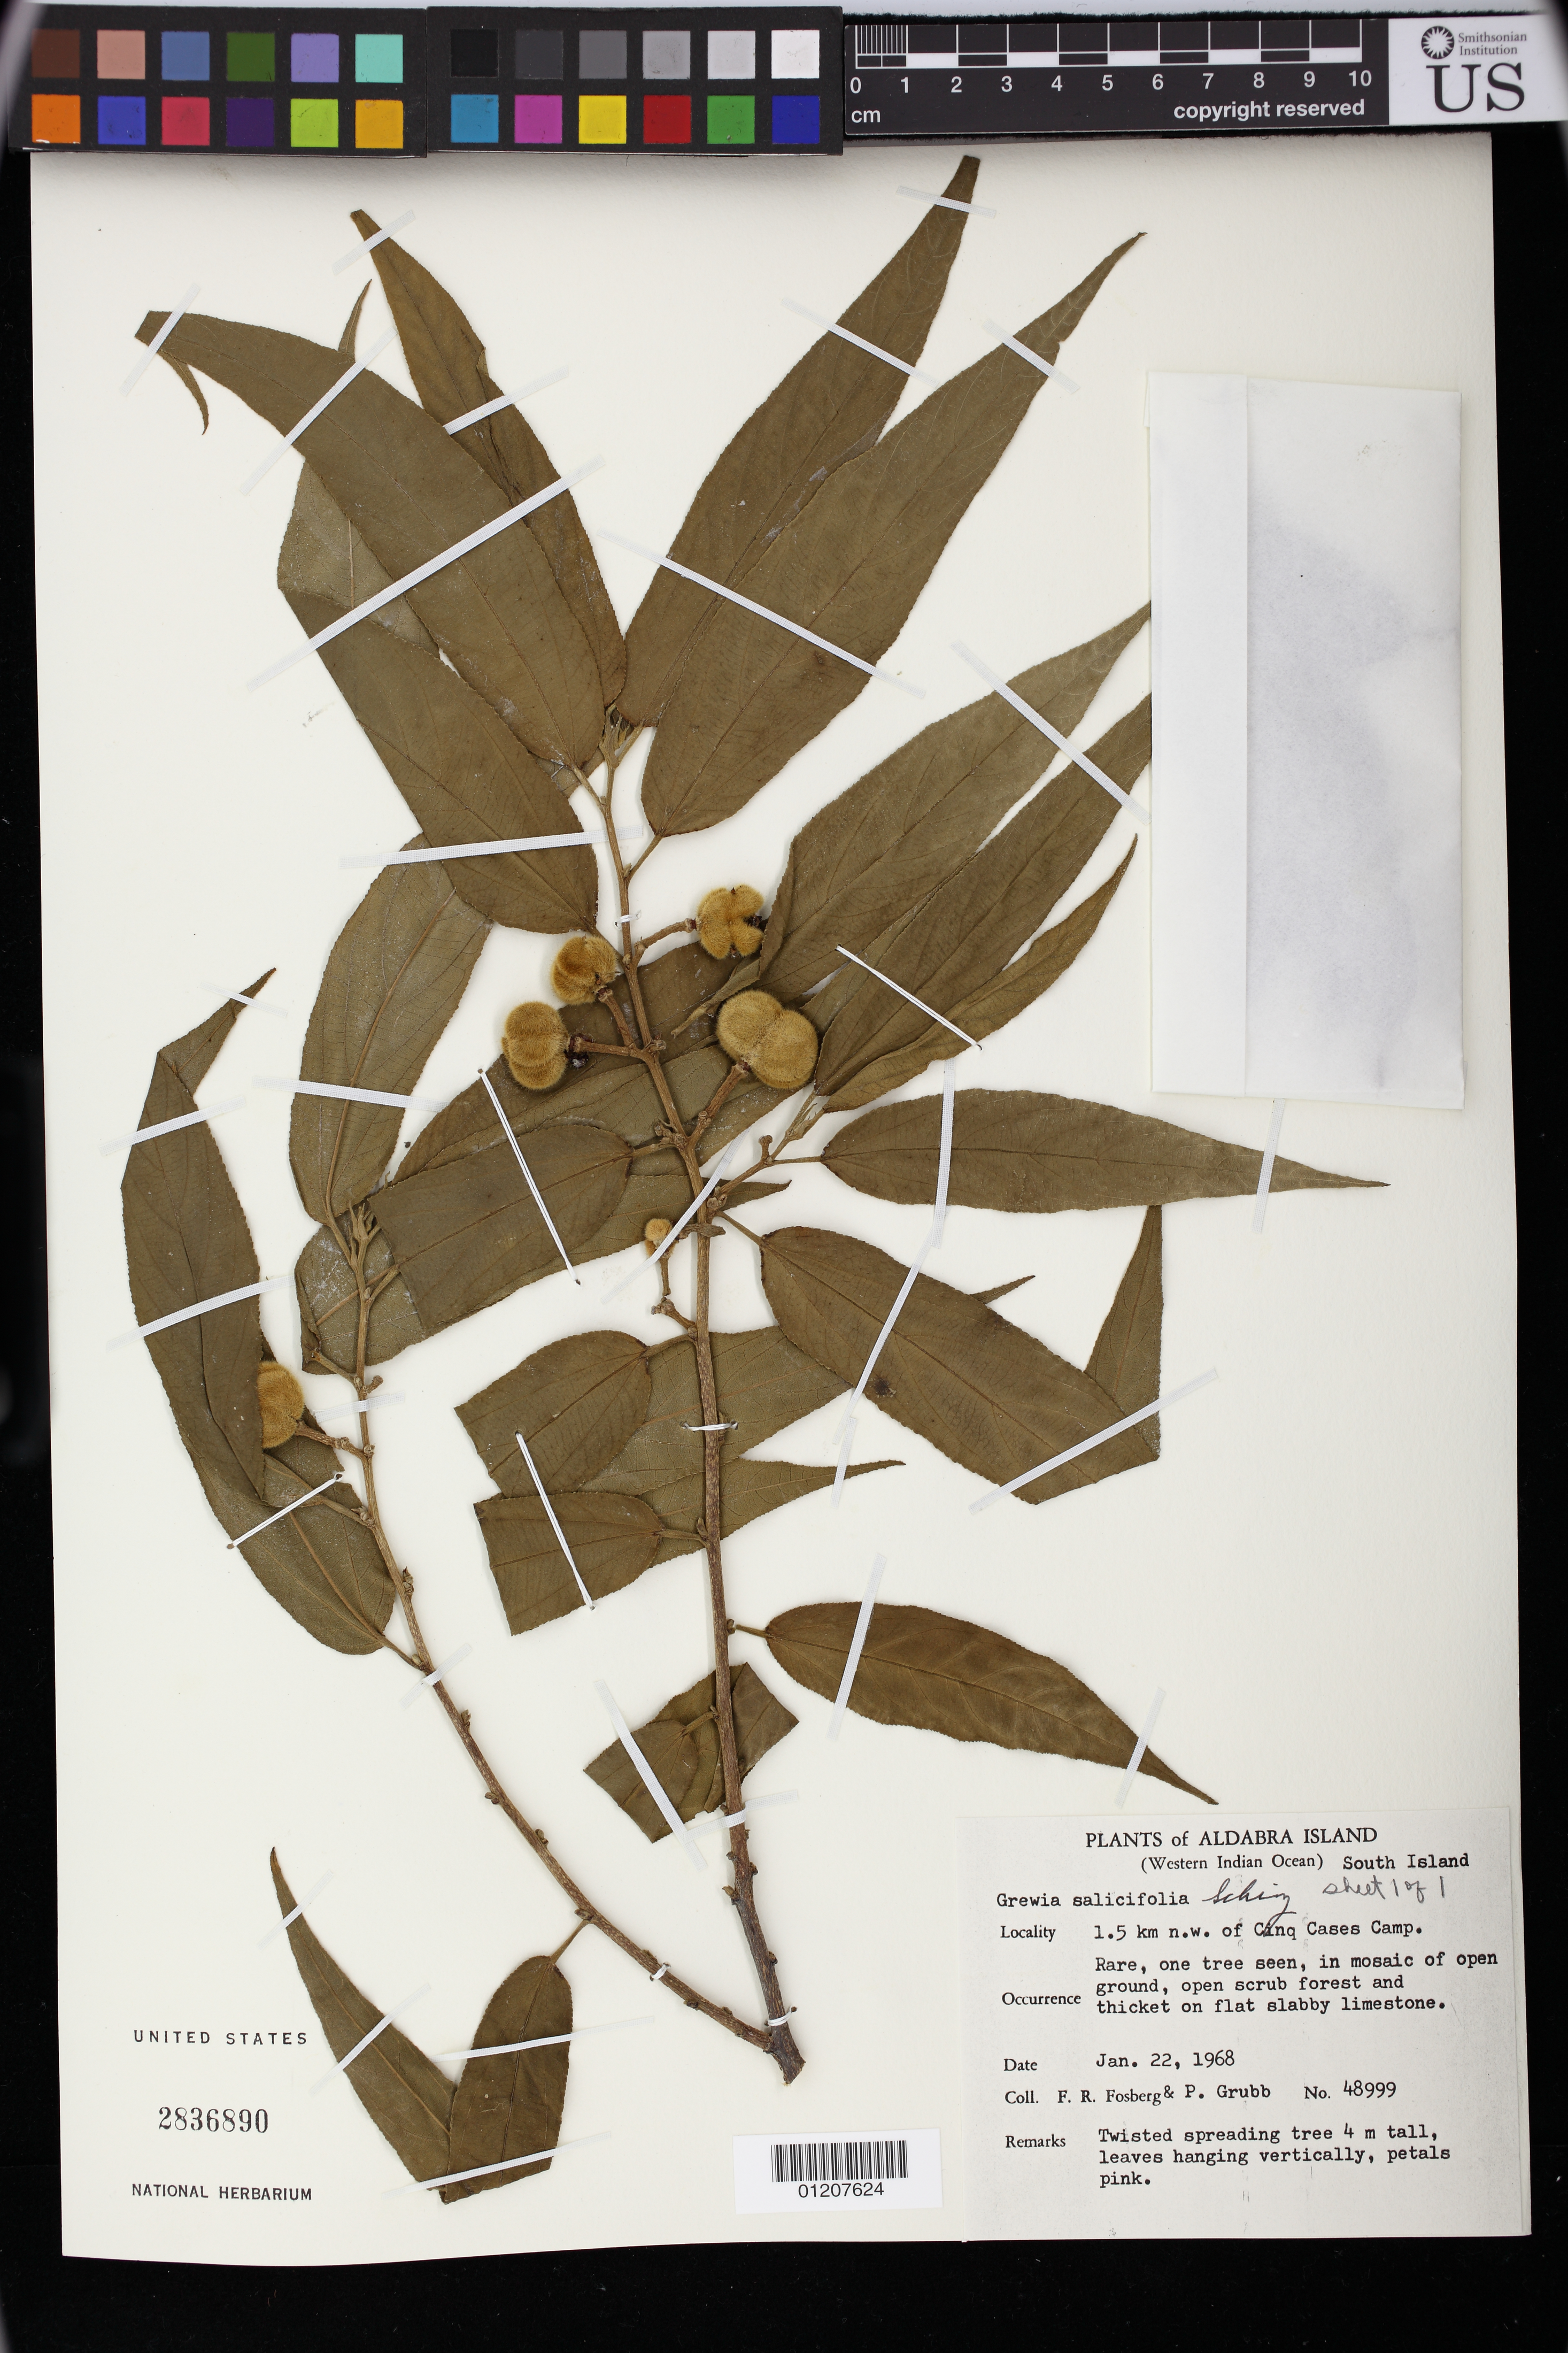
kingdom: Plantae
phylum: Tracheophyta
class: Magnoliopsida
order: Malvales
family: Malvaceae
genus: Grewia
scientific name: Grewia salicifolia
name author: Schinz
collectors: F. R. Fosberg & P. J. Grubb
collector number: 48999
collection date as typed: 22 Jan 1968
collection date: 1968-01-22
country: Seychelles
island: Aldabra Atoll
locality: Aldabra Island (Western Indian Ocean). South Islet - 1.5 km n.w. of Cinq Cases Camp.. Rare, one tree seen, in mosaic of open ground, open scrub forest and thicket on flat slabby limestone.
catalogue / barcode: US 2836890